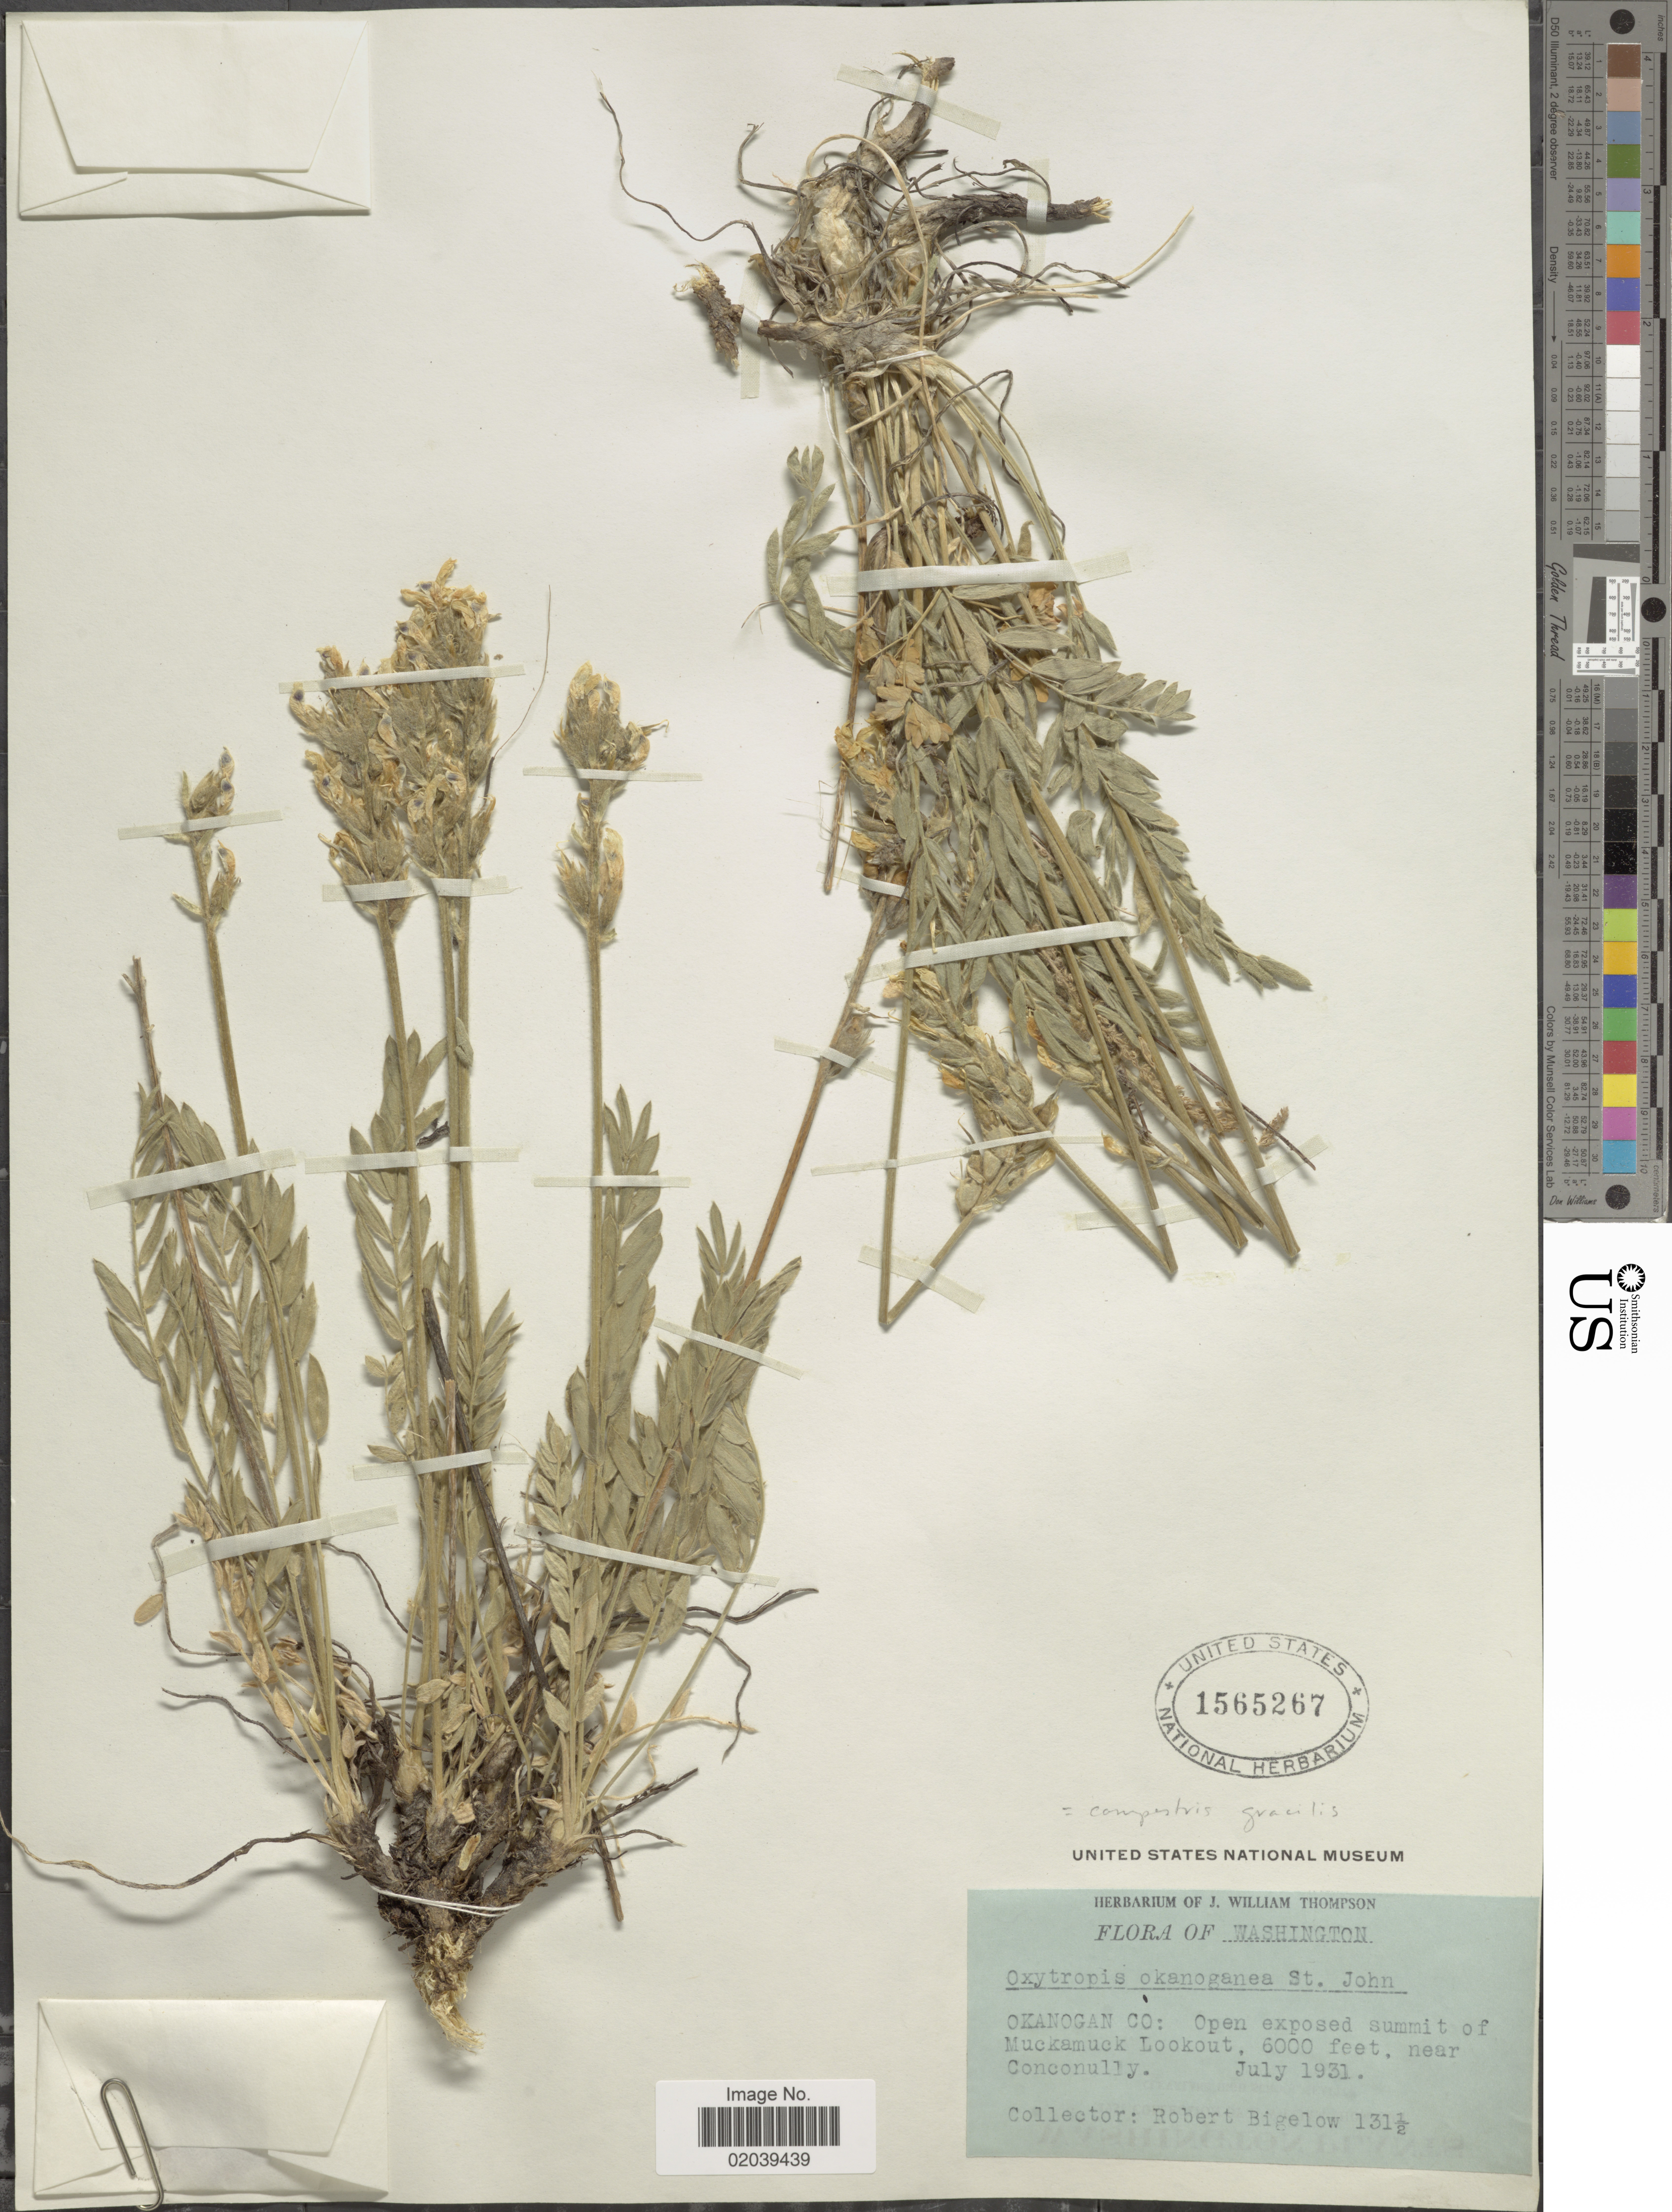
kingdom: Plantae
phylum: Tracheophyta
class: Magnoliopsida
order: Fabales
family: Fabaceae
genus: Oxytropis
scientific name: Oxytropis campestris var. gracilis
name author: (A. Nelson) Barneby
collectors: R. Bigelow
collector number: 131½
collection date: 1931-07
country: United States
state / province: Washington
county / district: Okanogan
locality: Okanogan Co: Open exposed summit of Muckamuck Lookout, near Conconully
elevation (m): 1829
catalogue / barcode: US 1565267